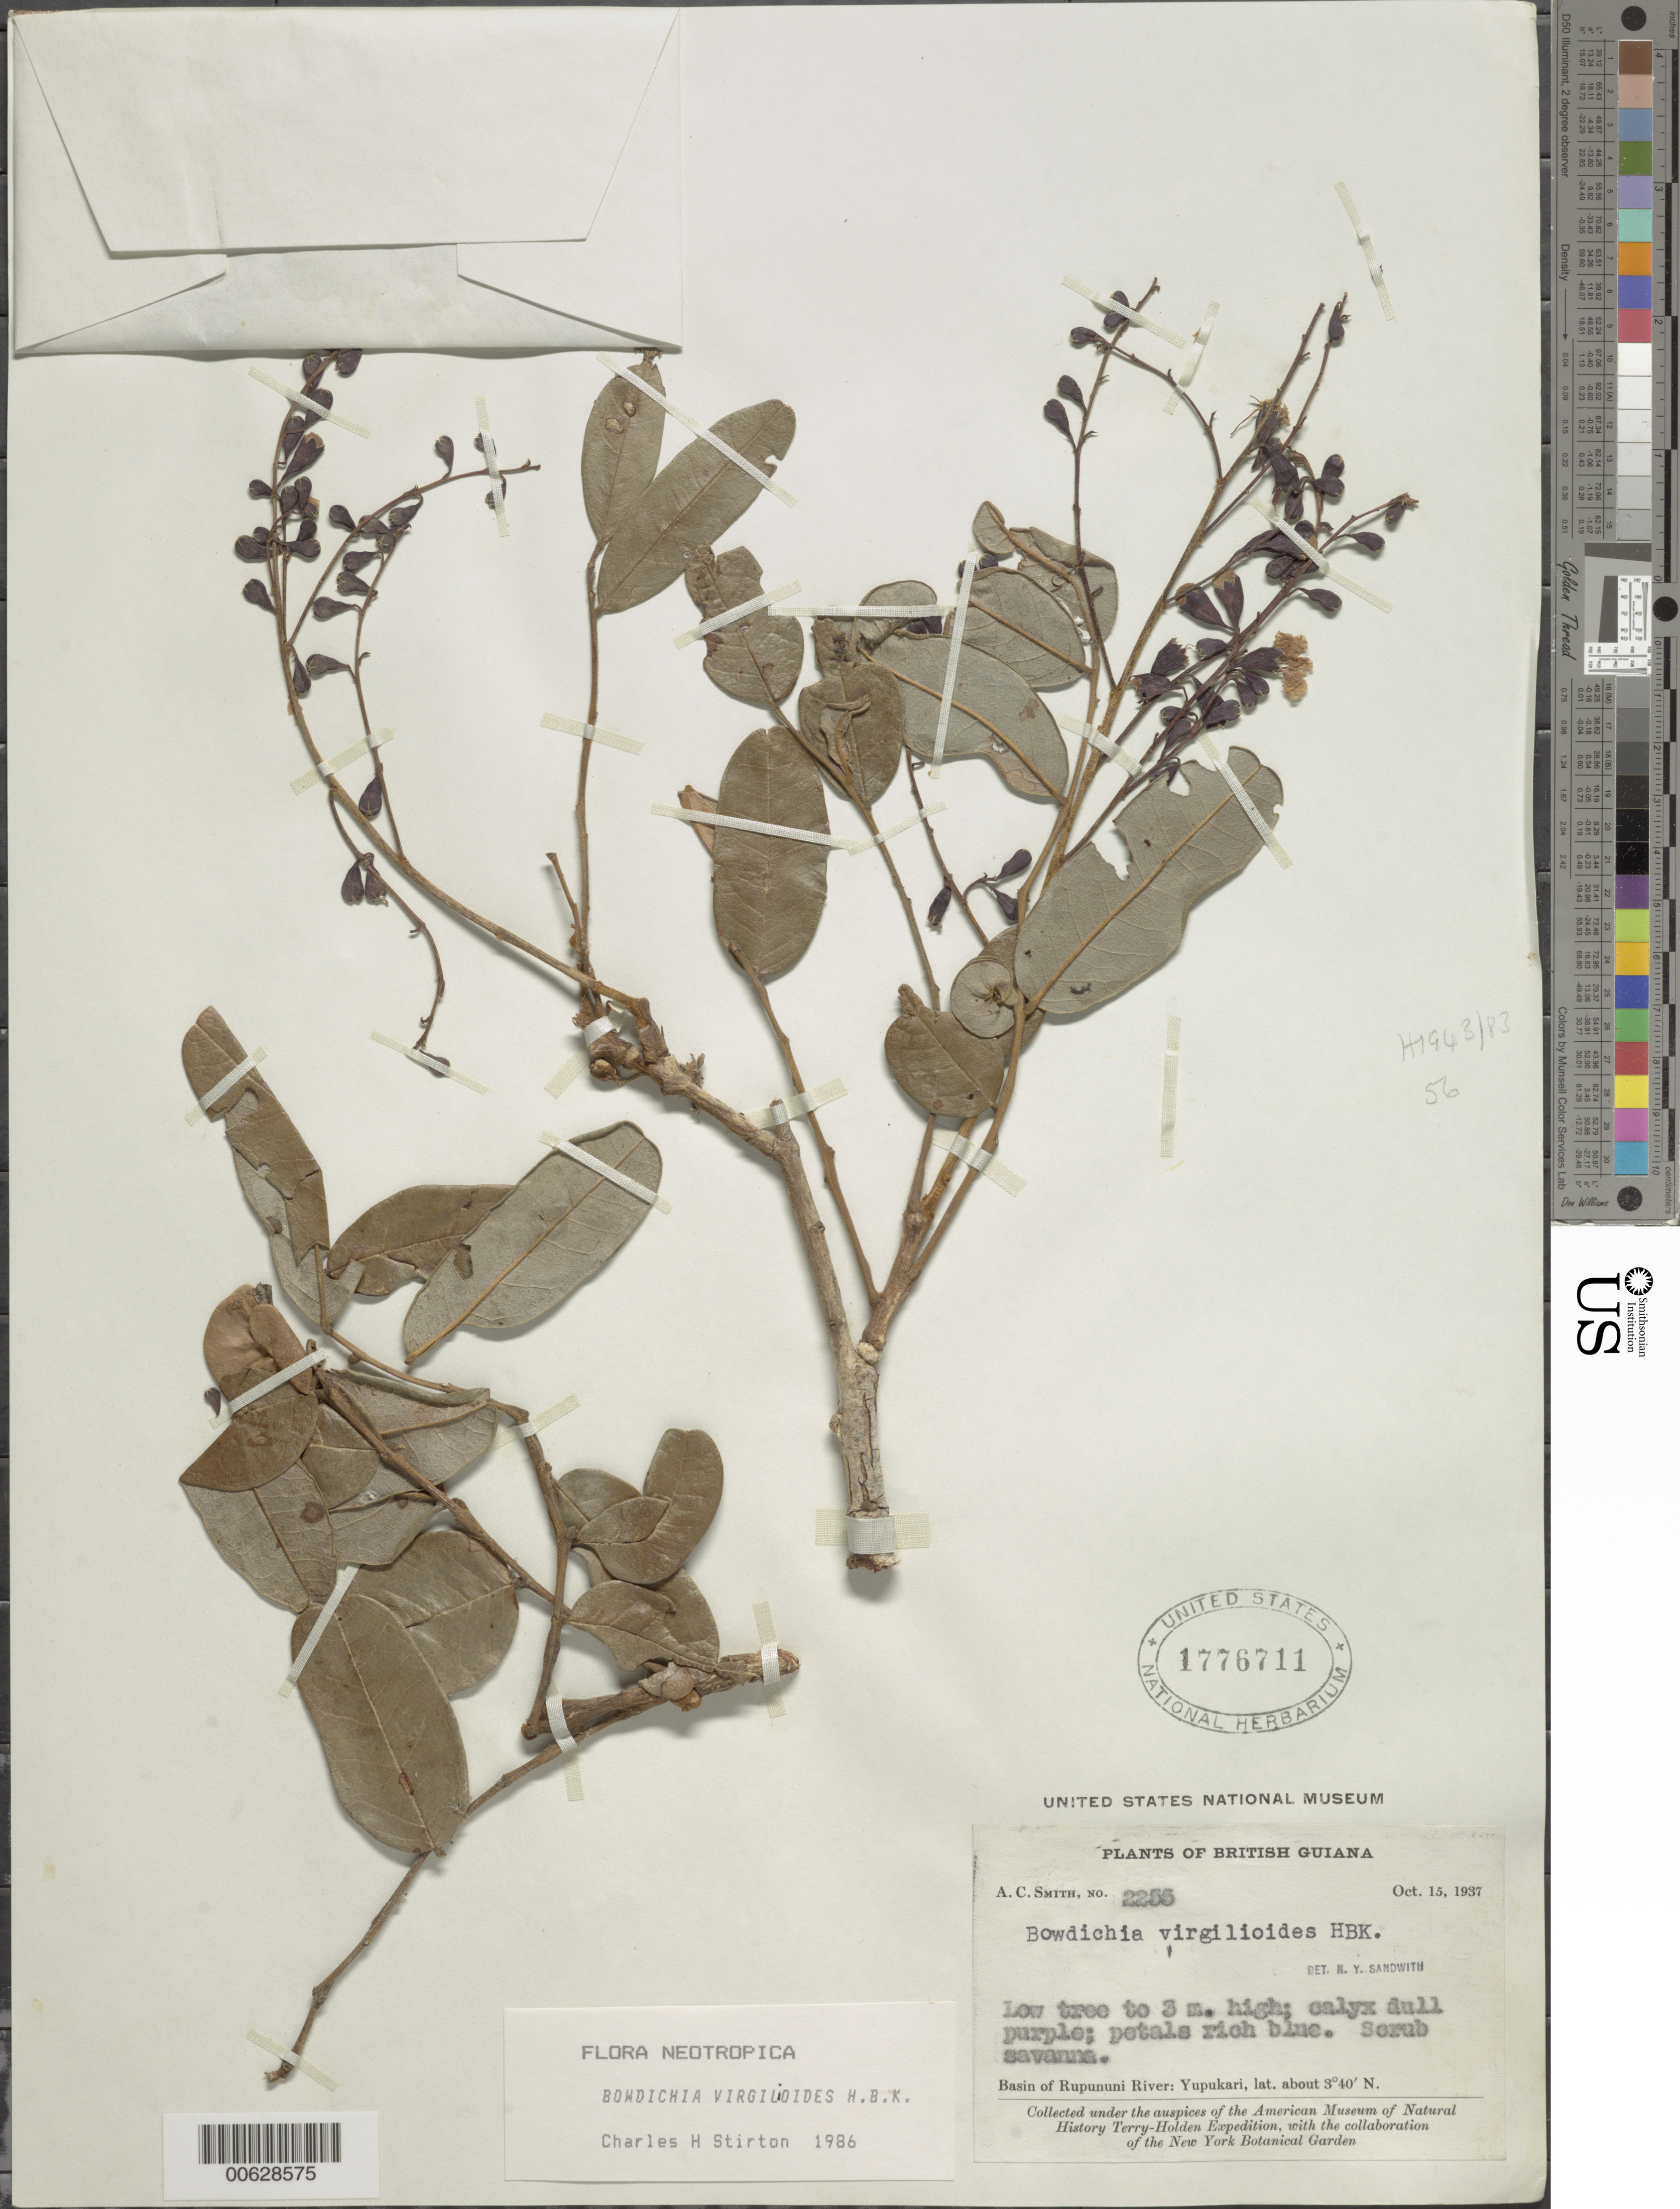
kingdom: Plantae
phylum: Tracheophyta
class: Magnoliopsida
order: Fabales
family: Fabaceae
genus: Bowdichia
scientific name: Bowdichia virgilioides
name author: Kunth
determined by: Stirton, Charles H.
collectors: A. C. Smith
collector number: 2255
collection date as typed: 15-Oct-37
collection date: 1937-10-15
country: Guyana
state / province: U. Takutu-U. Essequibo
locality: Yupukari, Rupununi River basin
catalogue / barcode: US 1776711